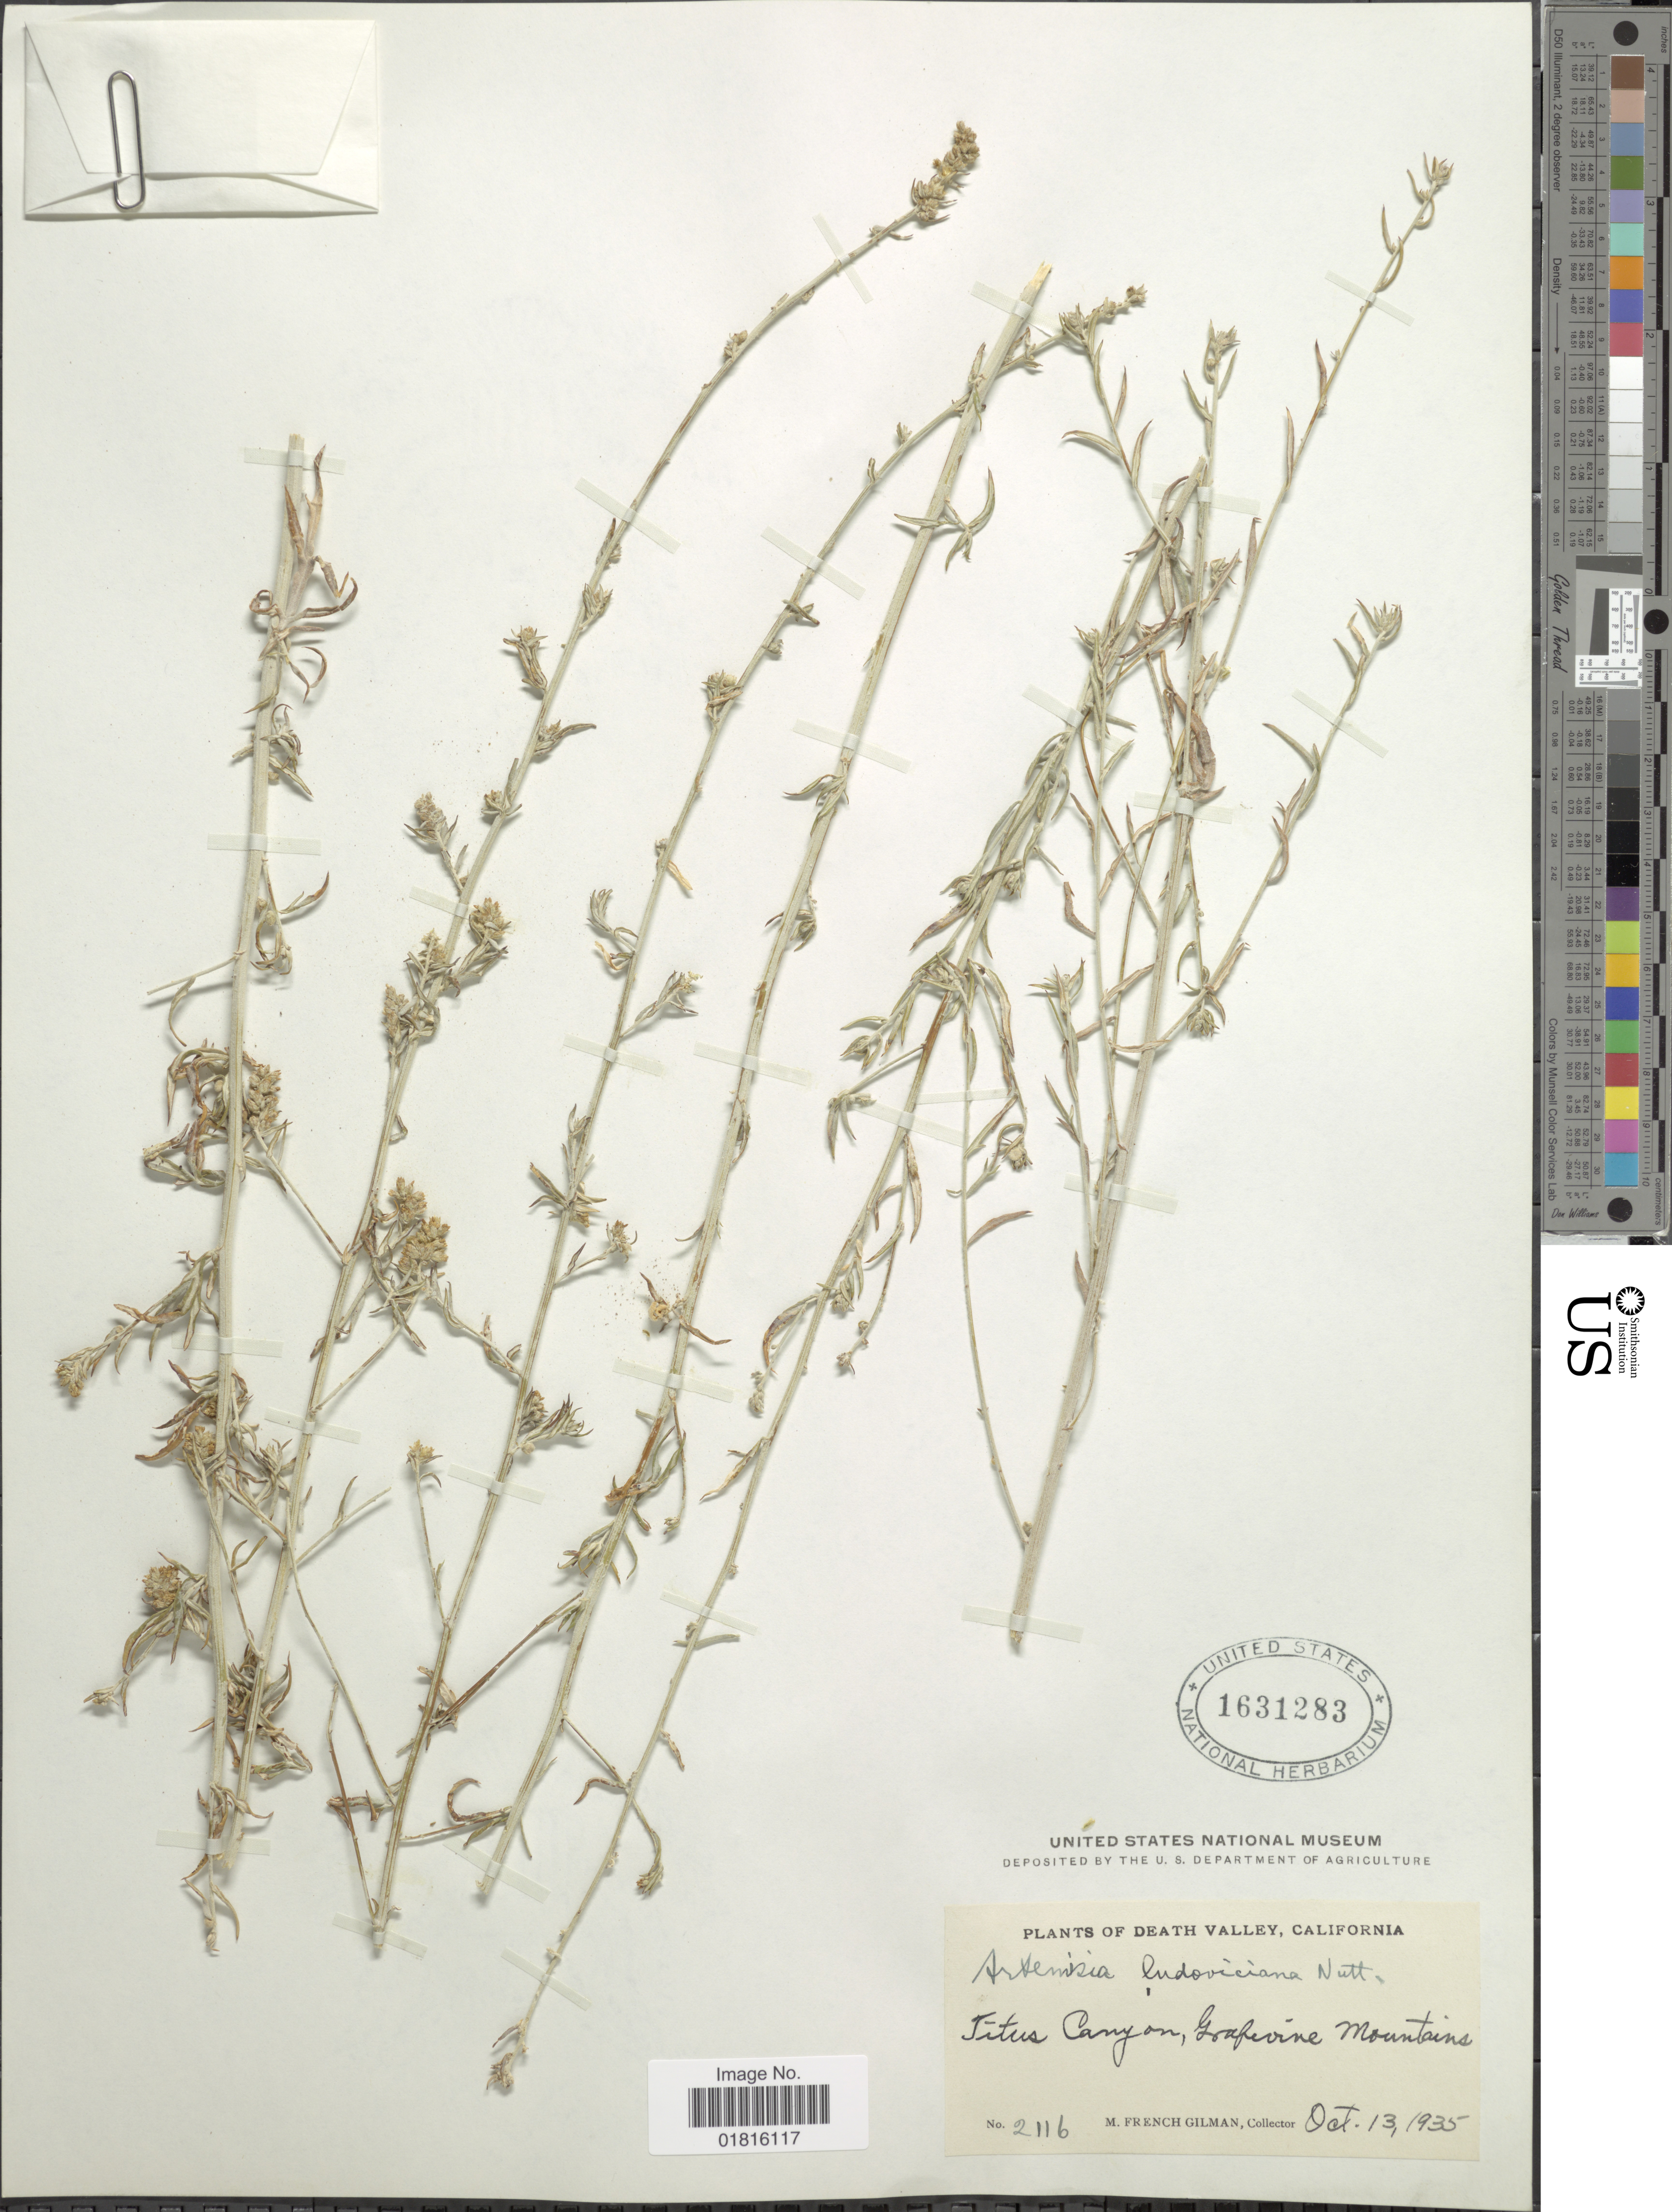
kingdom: Plantae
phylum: Tracheophyta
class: Magnoliopsida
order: Asterales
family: Asteraceae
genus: Artemisia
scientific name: Artemisia ludoviciana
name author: Nutt.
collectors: M. F. Gilman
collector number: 2116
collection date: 1935-10-13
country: United States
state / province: California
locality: Death Valley, Fitus Canyon, Grapevine Moutains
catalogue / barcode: US 1631283